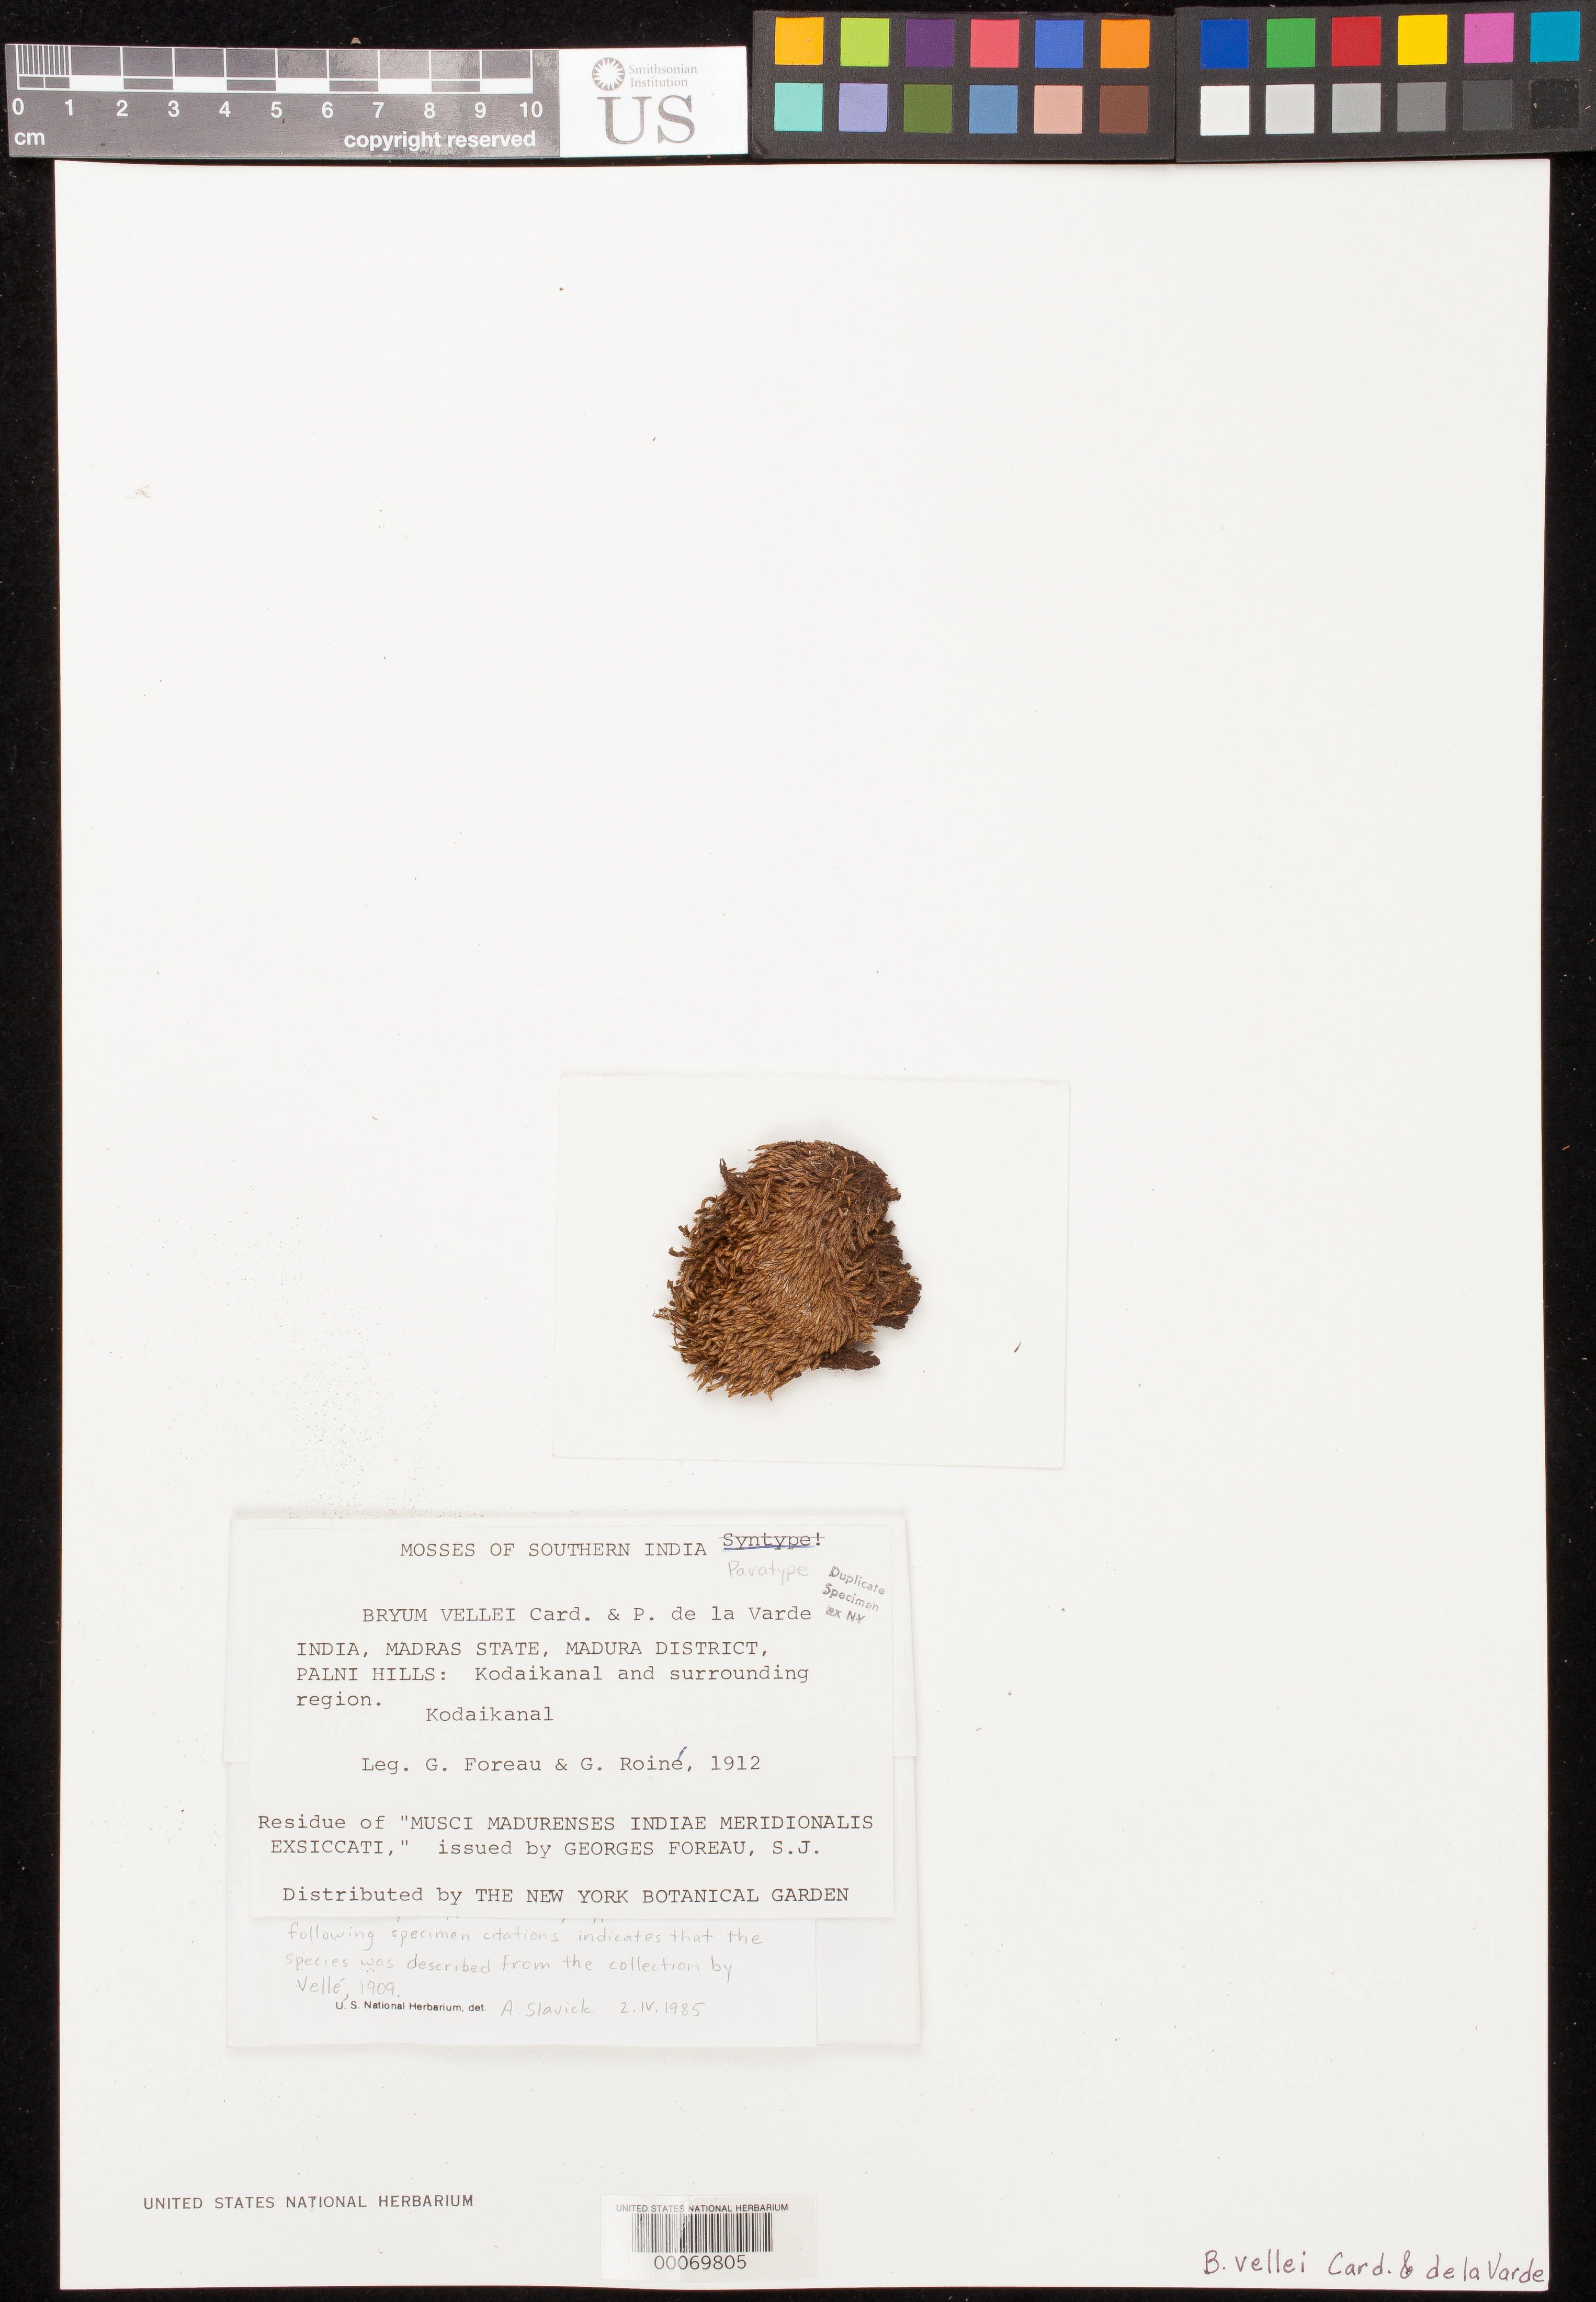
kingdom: Plantae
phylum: Bryophyta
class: Bryopsida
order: Bryales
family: Bryaceae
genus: Bryum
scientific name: Bryum vellei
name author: Cardot & P. de la Varde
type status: Paratype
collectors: G. Foreau & G. Roine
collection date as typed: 1921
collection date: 1921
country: India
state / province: Tamil Nadu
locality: Madura, Palni Hills, Kodaikanal and surrounding region.